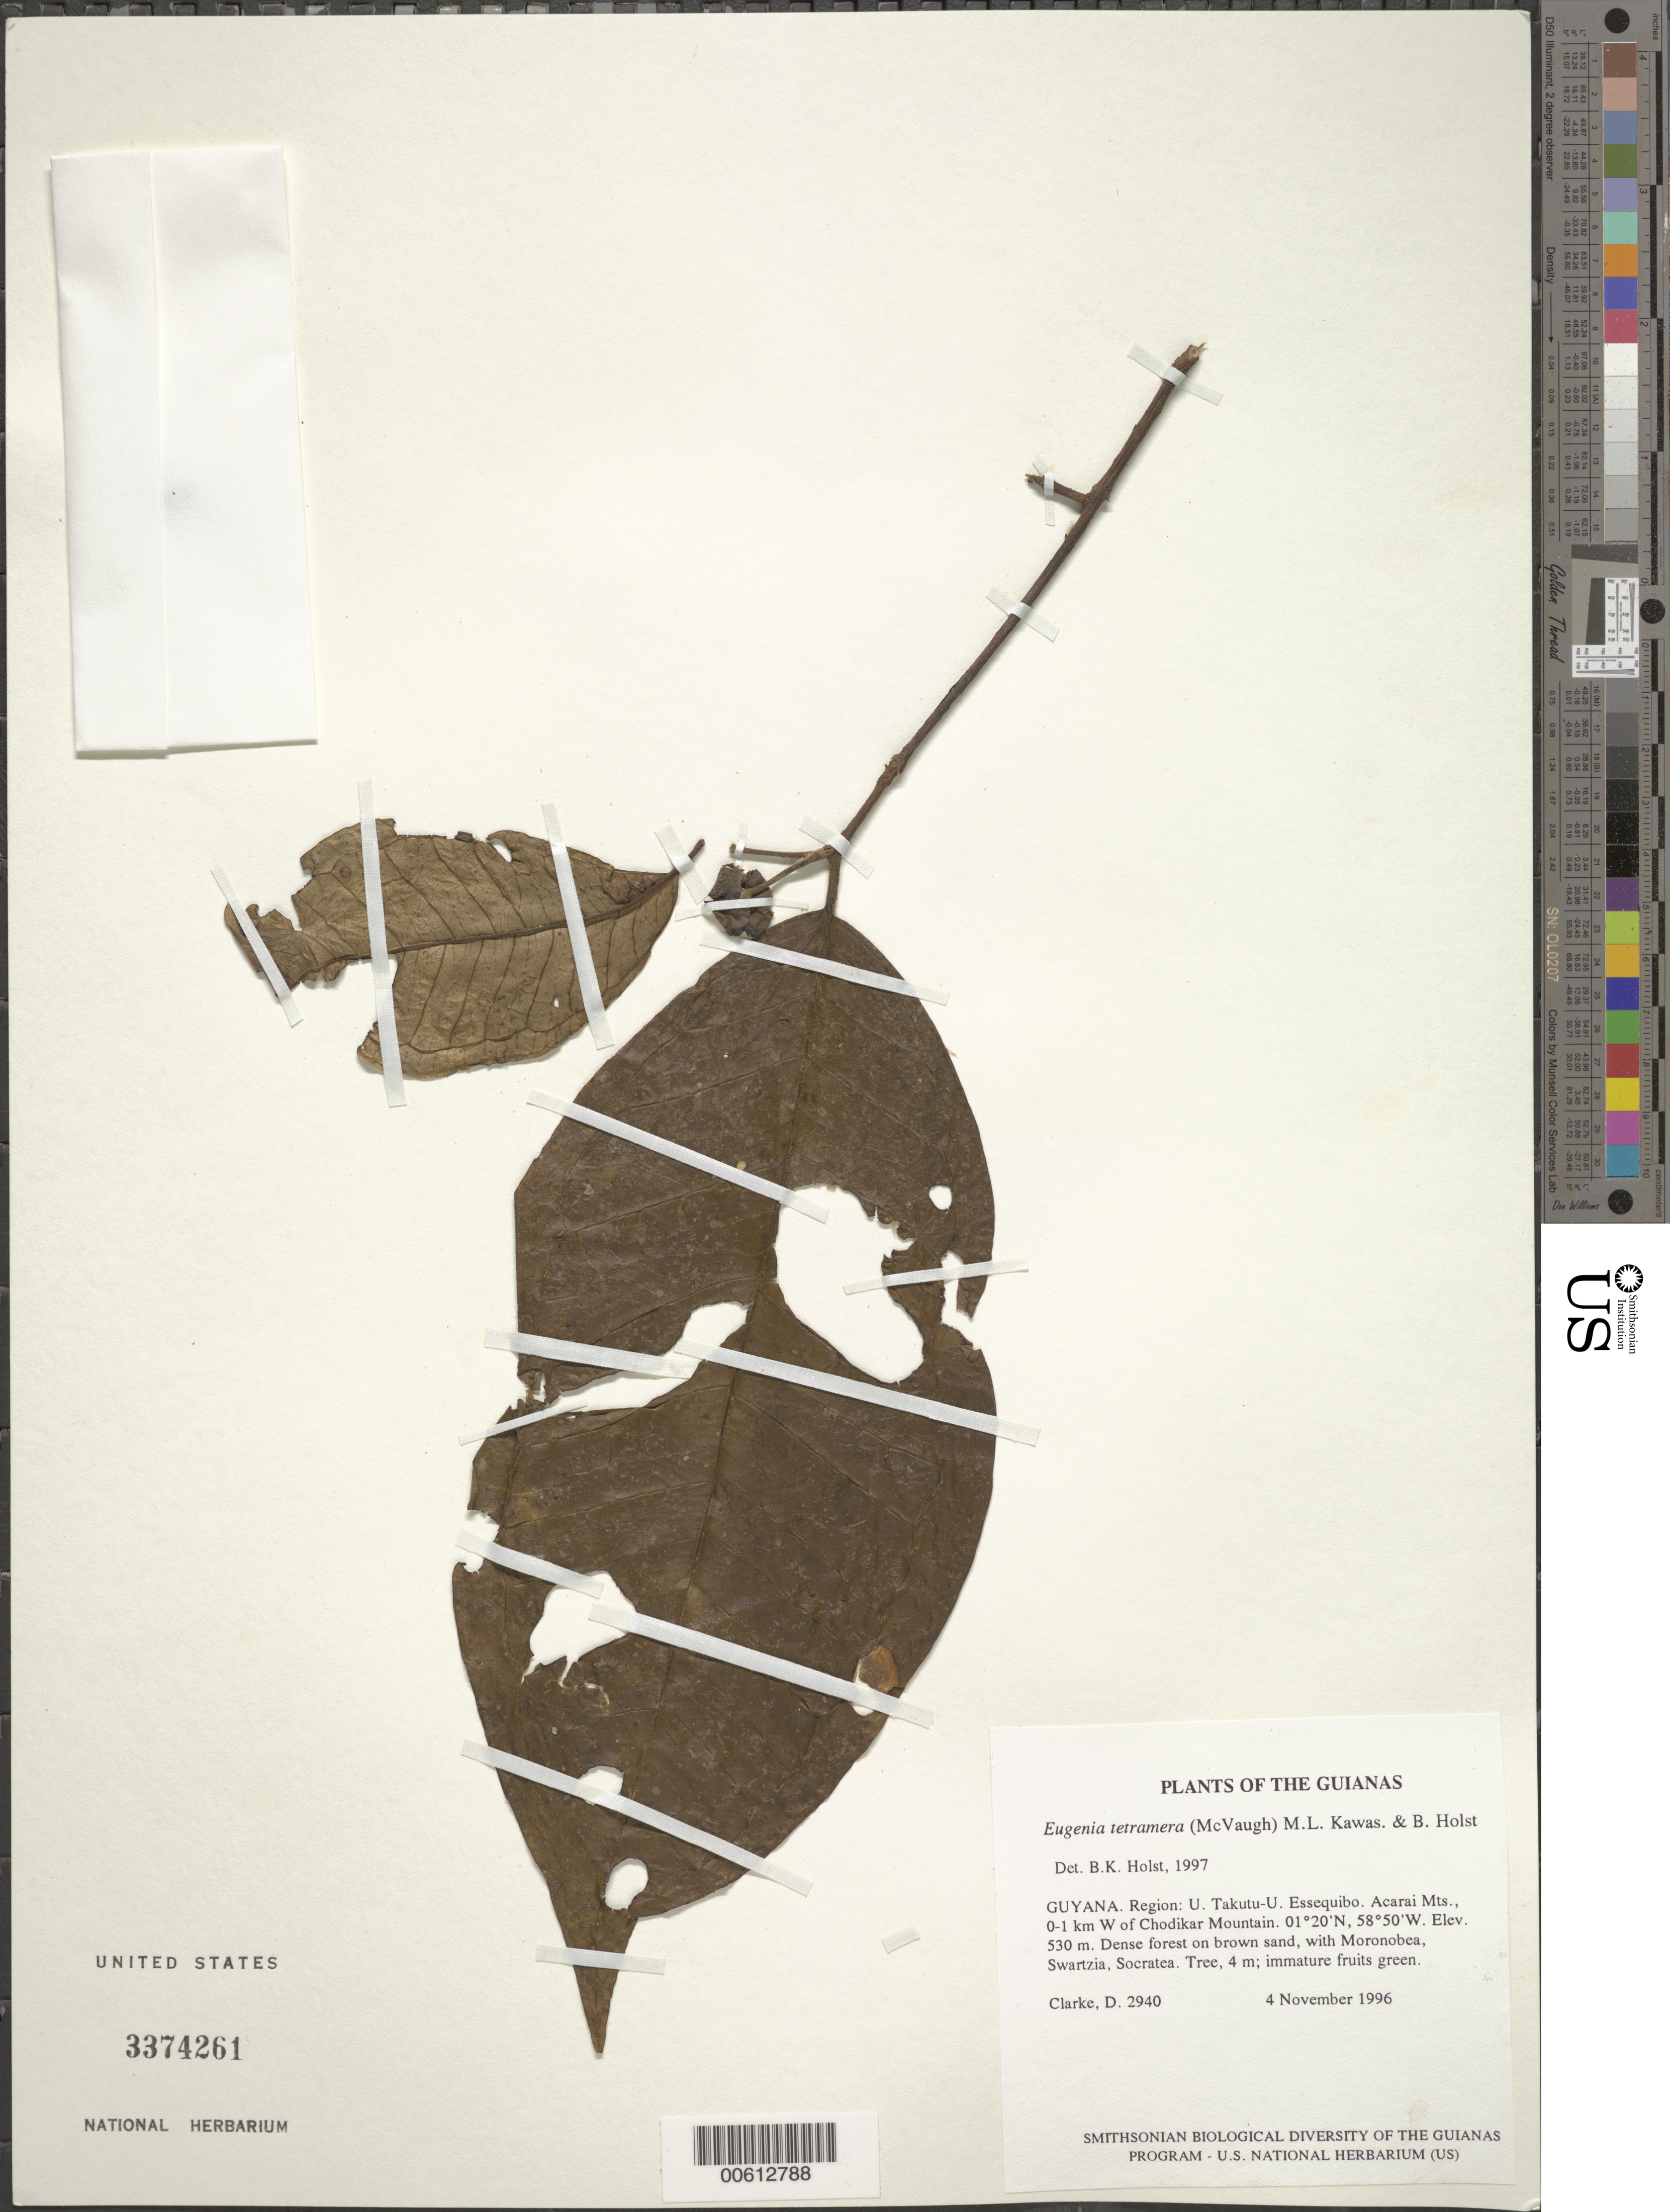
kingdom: Plantae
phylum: Tracheophyta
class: Magnoliopsida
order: Myrtales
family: Myrtaceae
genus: Eugenia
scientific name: Eugenia tetramera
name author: (McVaugh) M.L. Kawas. & B. Holst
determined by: Holst, Bruce K.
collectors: H. D. Clarke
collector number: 2940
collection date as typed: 4 November 1996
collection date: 1996-11-04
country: Guyana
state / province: U. Takutu-U. Essequibo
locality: Acarai Mts., 0-1 km W of Chodikar Mountain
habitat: Dense forest on brown sand, with Moronobea, Swartzia, Socratea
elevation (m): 530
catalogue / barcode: US 3374261